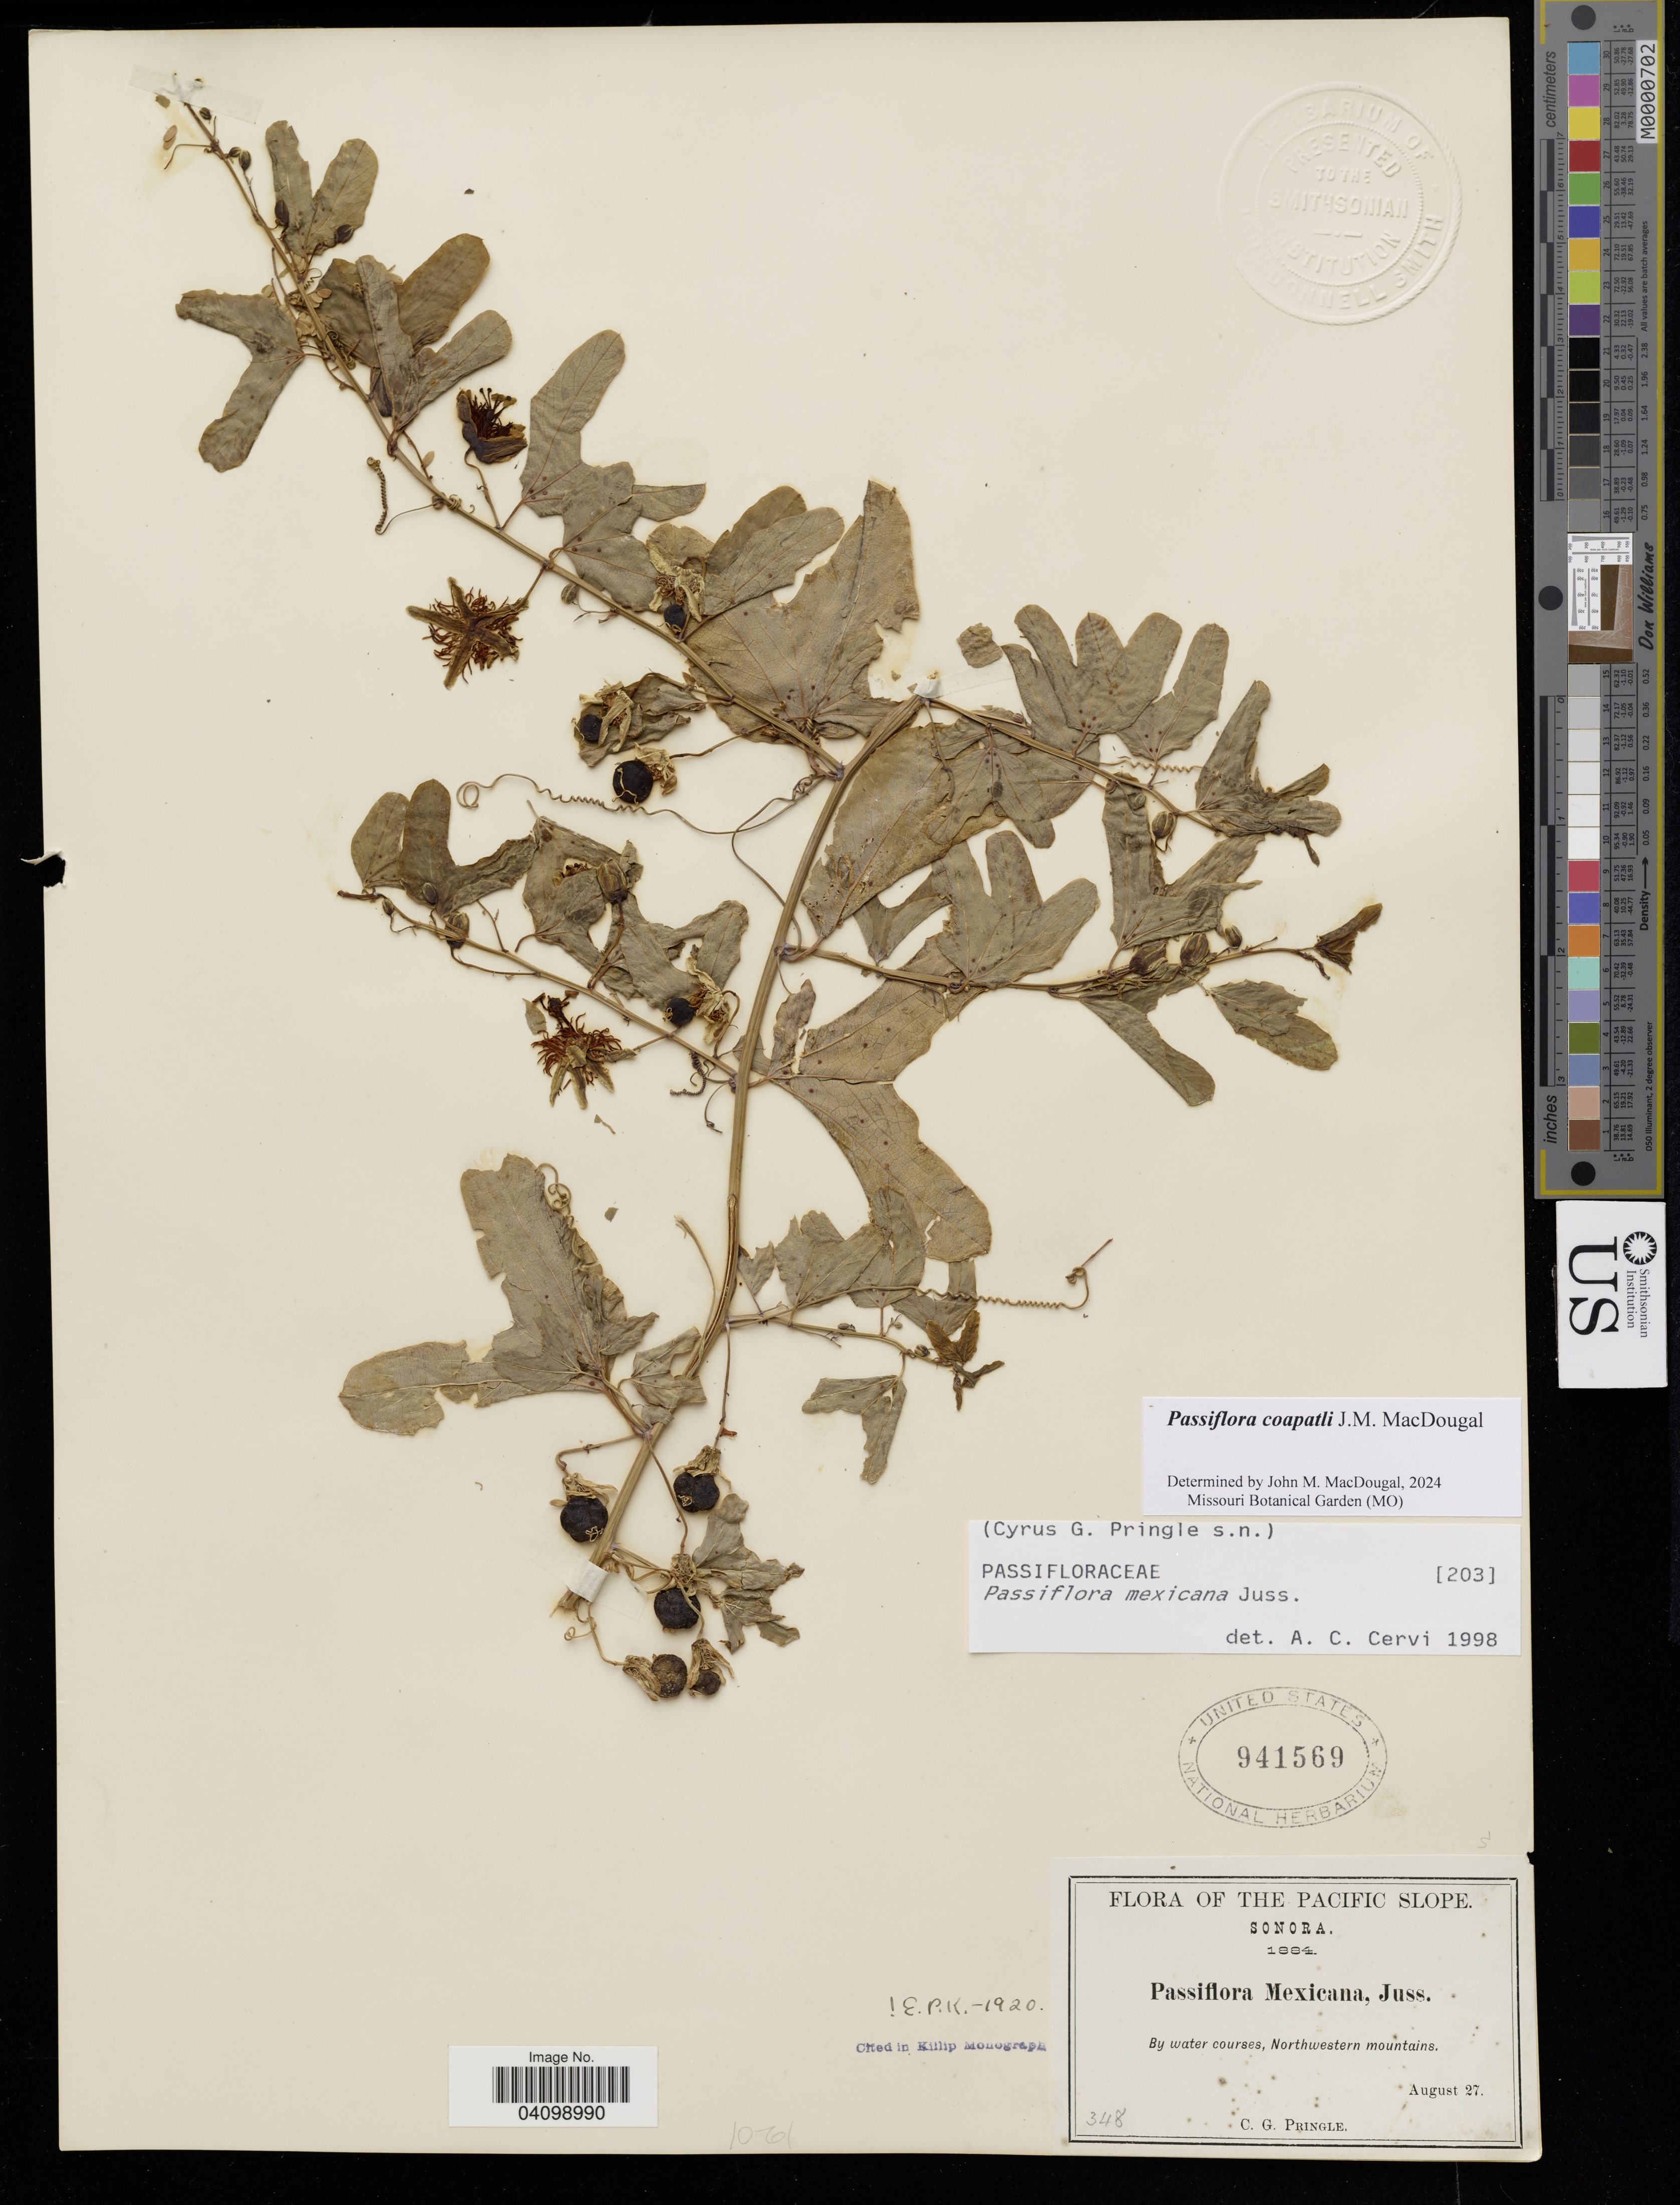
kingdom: Plantae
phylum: Tracheophyta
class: Magnoliopsida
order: Malpighiales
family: Passifloraceae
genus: Passiflora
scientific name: Passiflora coapatli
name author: J.M. MacDougal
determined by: MacDougal, John M.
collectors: C. G. Pringle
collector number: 348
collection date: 1884-08-27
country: Mexico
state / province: Sonora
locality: The Pacific Slope. Northern mountains.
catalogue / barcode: US 941569